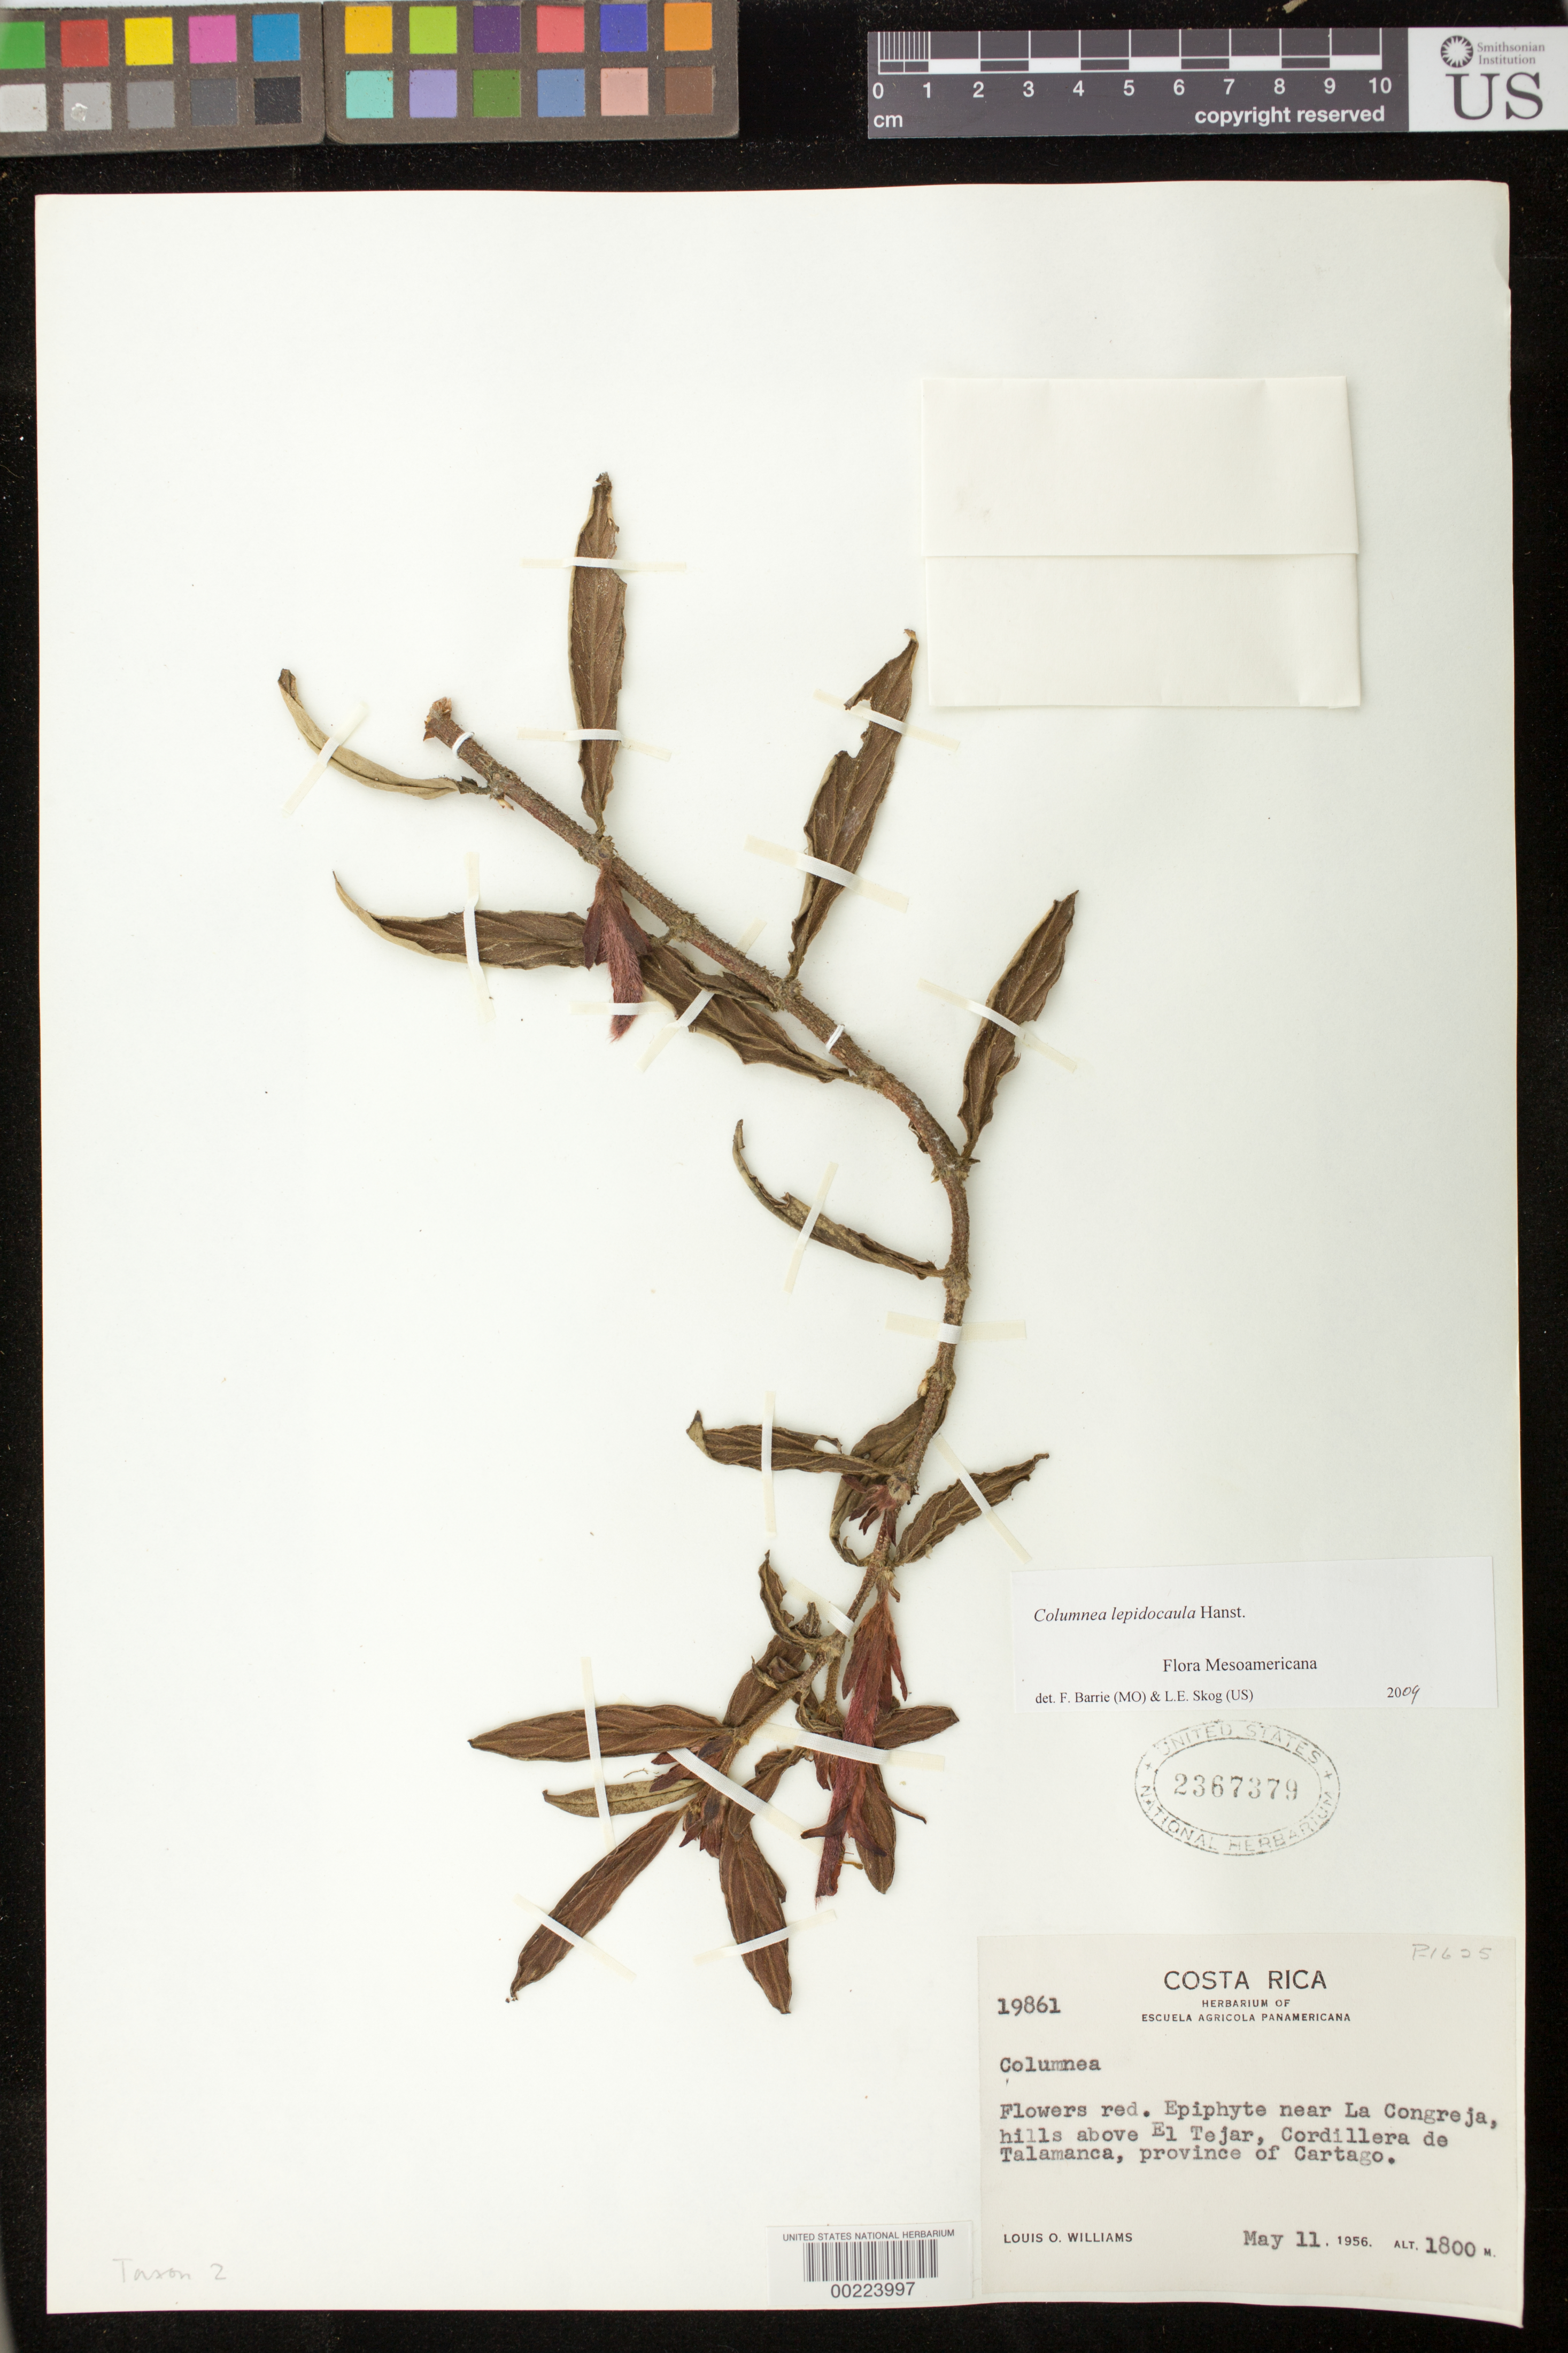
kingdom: Plantae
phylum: Tracheophyta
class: Magnoliopsida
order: Lamiales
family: Gesneriaceae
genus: Columnea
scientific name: Columnea sp.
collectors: L. O. Williams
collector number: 19861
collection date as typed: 11 May 1956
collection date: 1956-05-11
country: Costa Rica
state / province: Cartago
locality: Near La Congreja, hills above El Tejar, Cordillera de Talamanca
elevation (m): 1800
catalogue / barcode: US 2367379